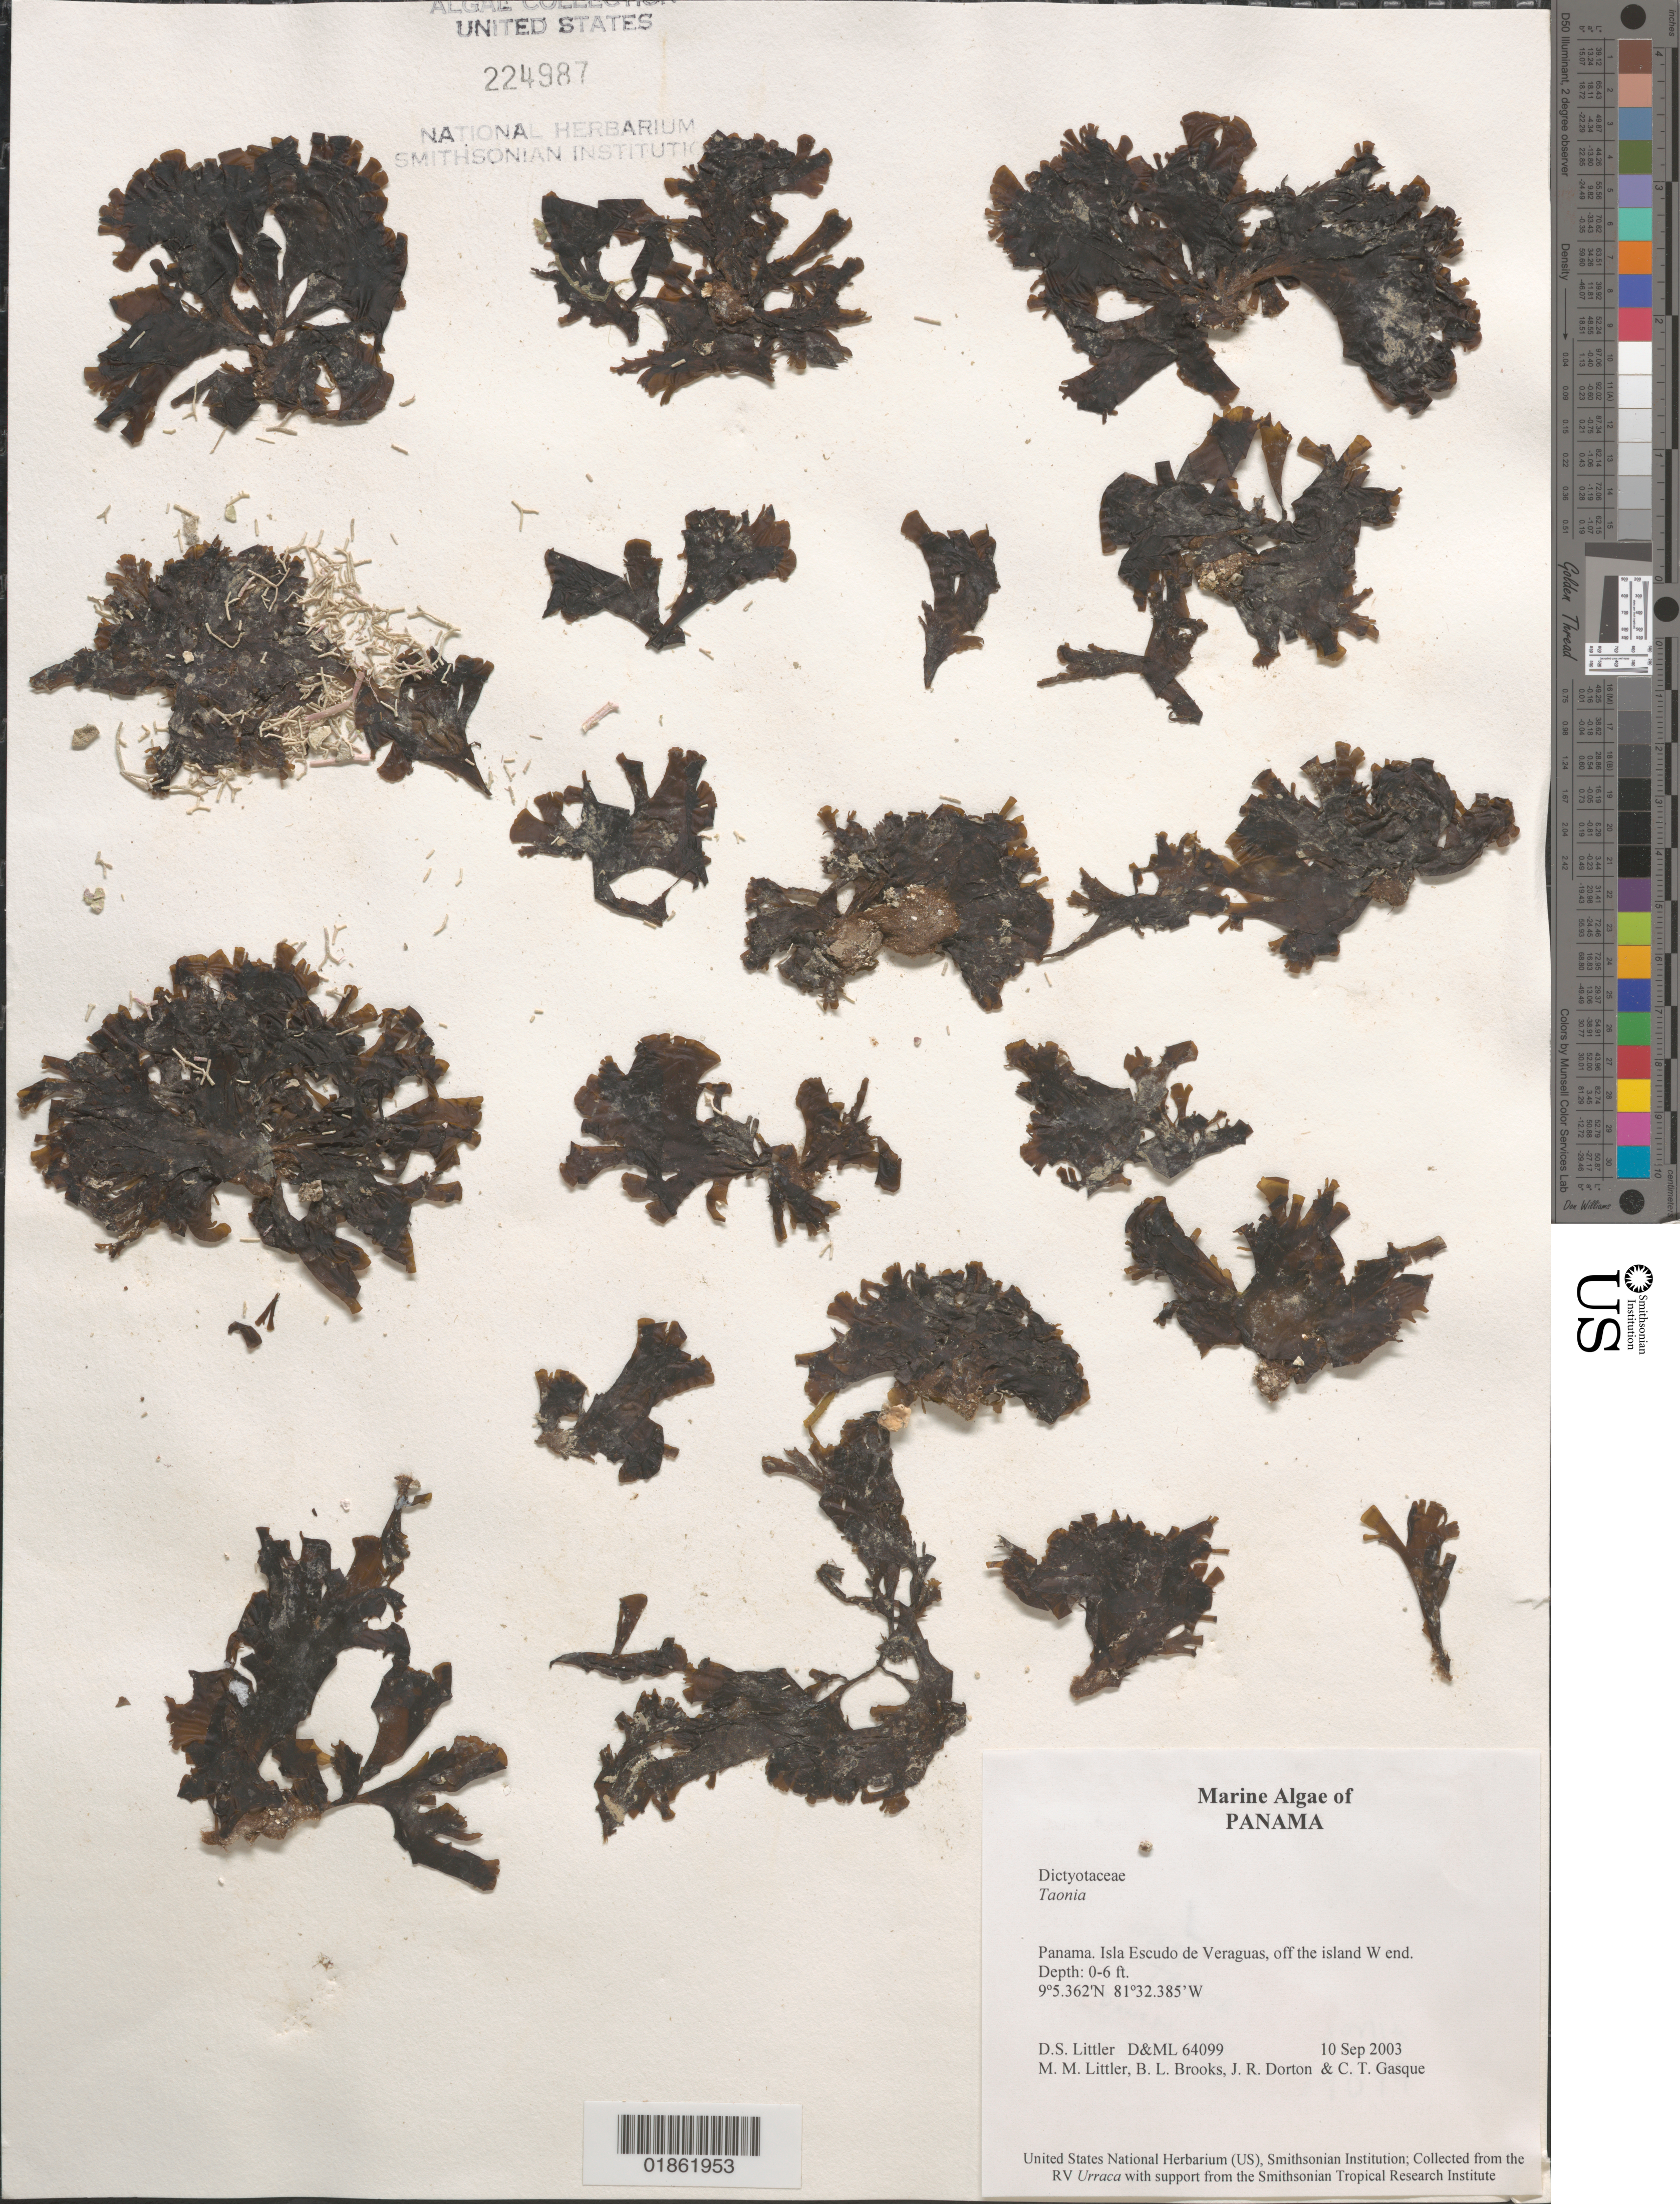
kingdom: Chromista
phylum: Ochrophyta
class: Phaeophyceae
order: Dictyotales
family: Dictyotaceae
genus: Taonia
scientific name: Taonia sp.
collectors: D. S. Littler, M. M. Littler & C. Gasque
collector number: D&ML 64099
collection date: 2003-09-10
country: Panama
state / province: Ngöbe-Buglé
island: Escudo de Veraguas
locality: Isla Escudo de Veraguas. Snorkling W side.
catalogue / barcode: US 224987